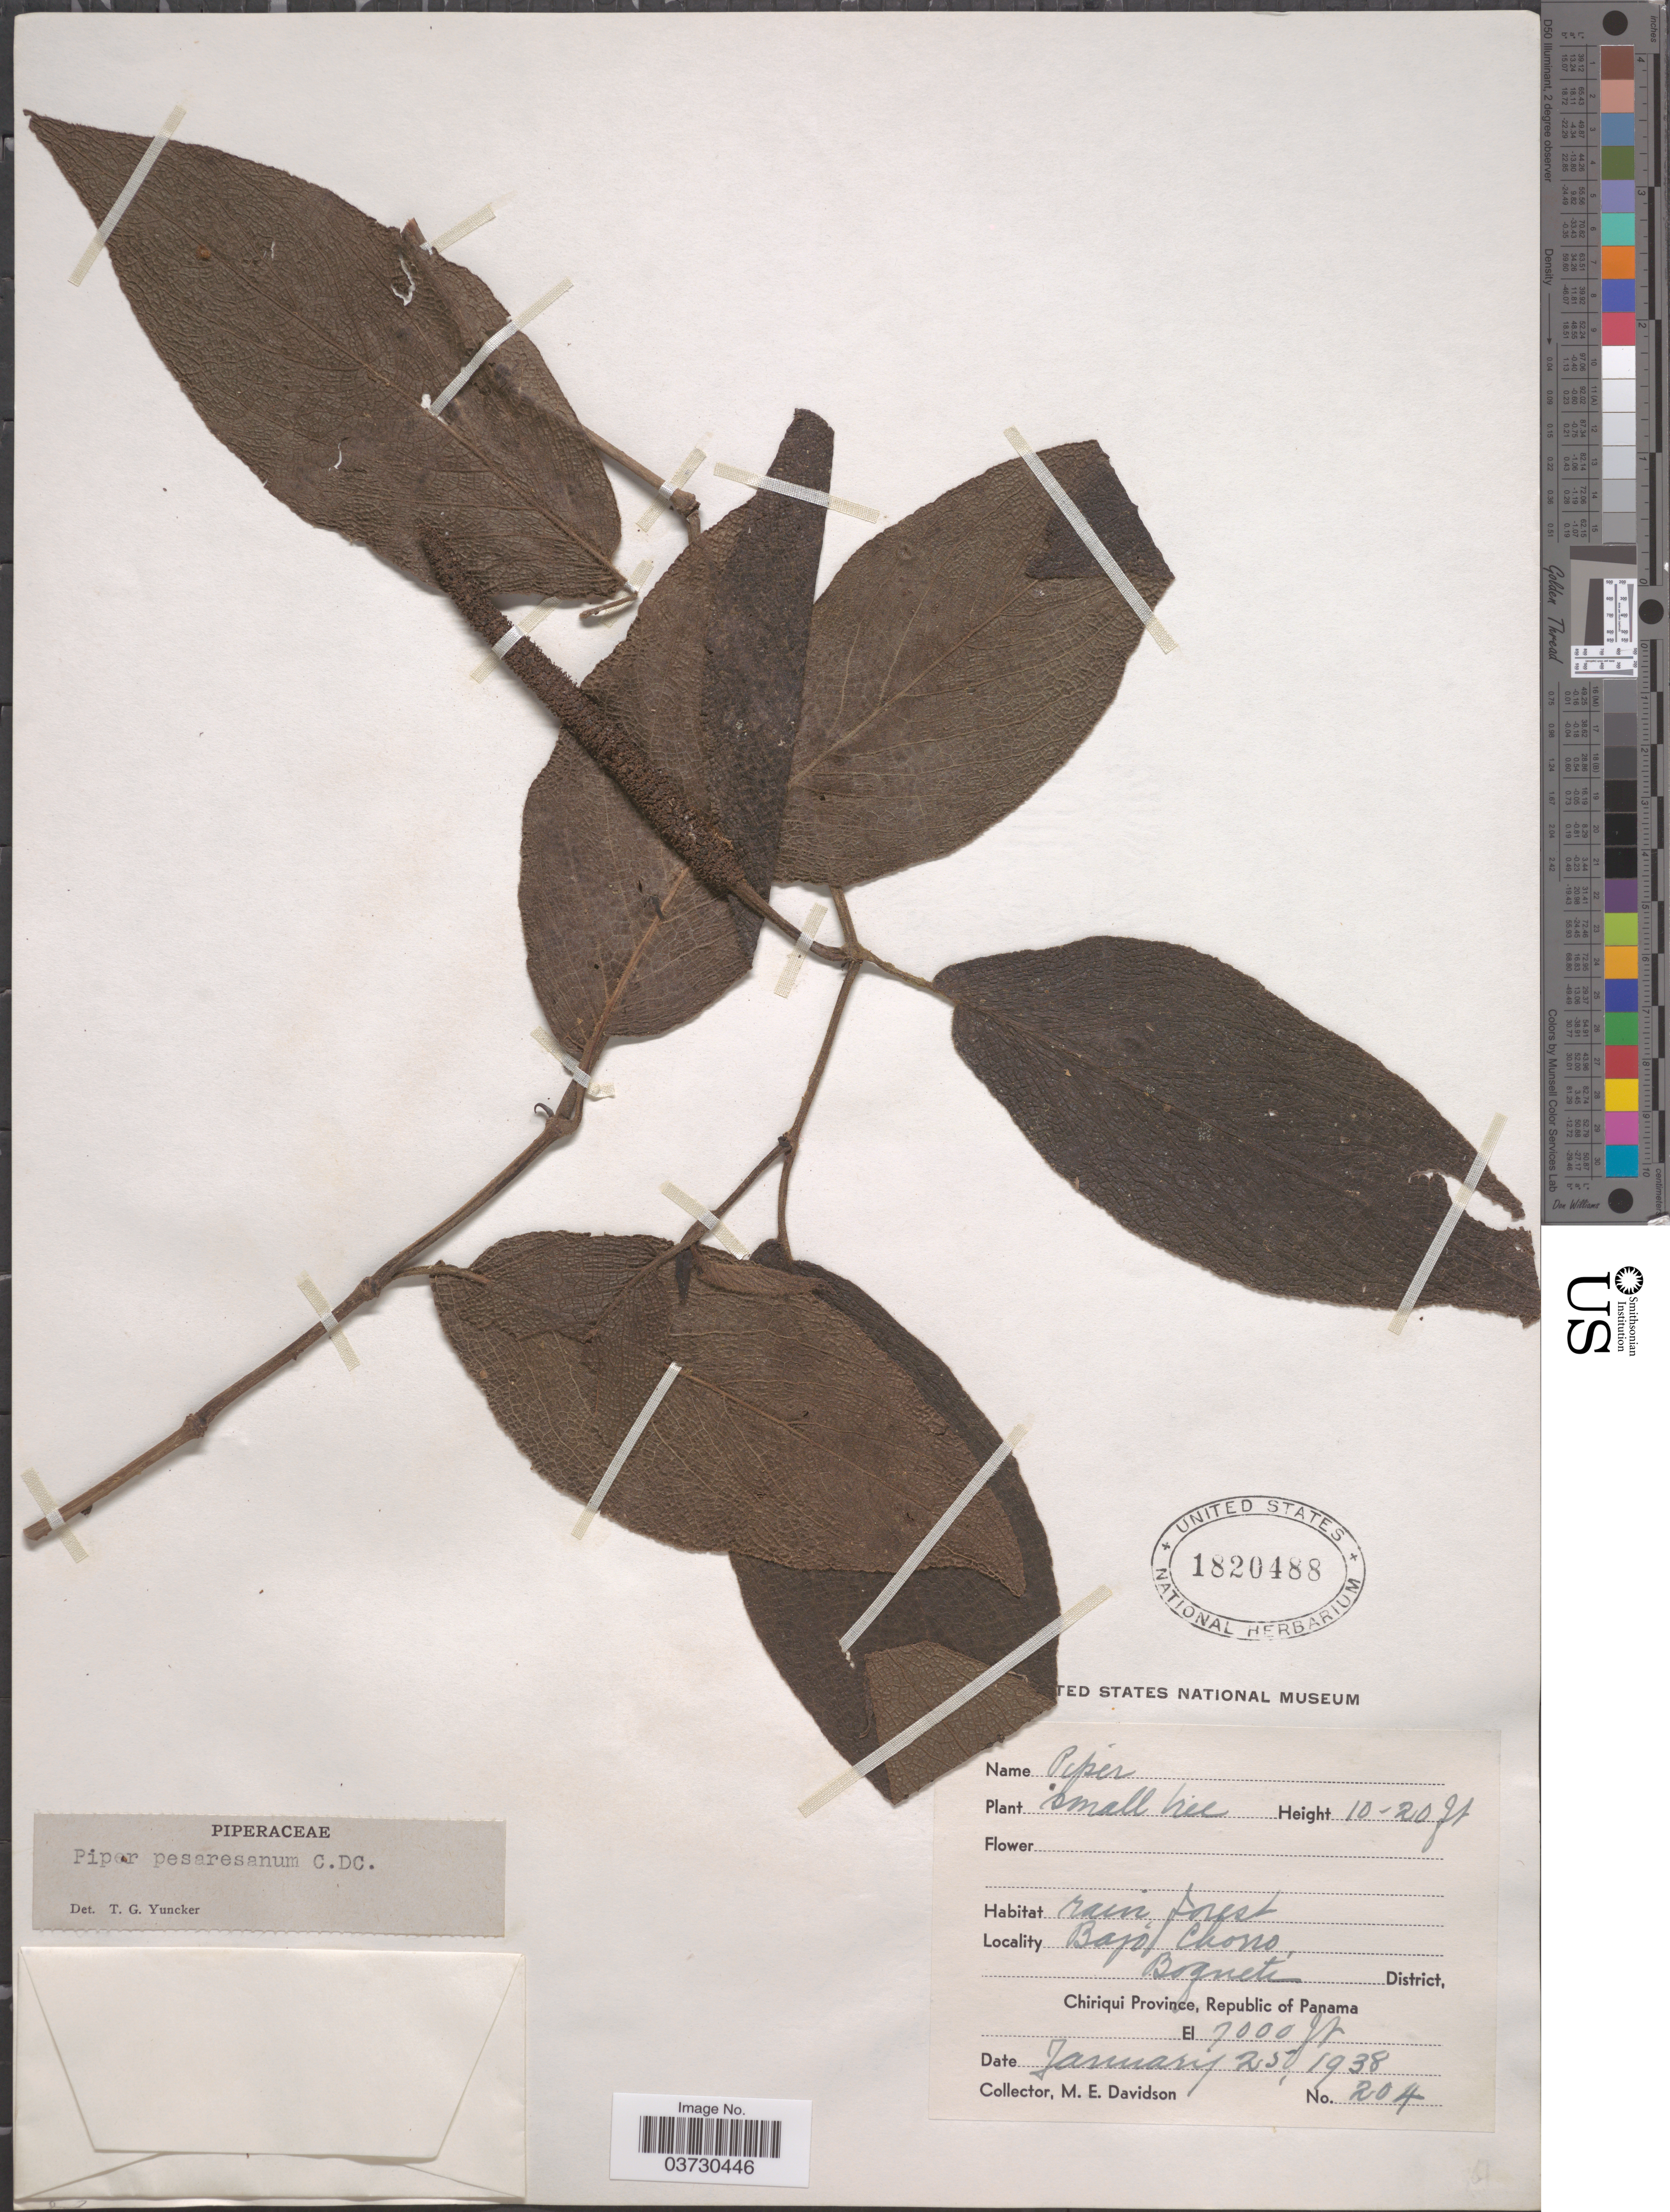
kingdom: Plantae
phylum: Tracheophyta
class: Magnoliopsida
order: Piperales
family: Piperaceae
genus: Piper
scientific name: Piper pesaresanum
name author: C. DC.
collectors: M. E. Davidson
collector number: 204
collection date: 1938-01-25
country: Panama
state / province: Chiriqui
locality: Bajo Chorro, Boquete District, Republic of Panama.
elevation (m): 2134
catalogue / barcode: US 1820488